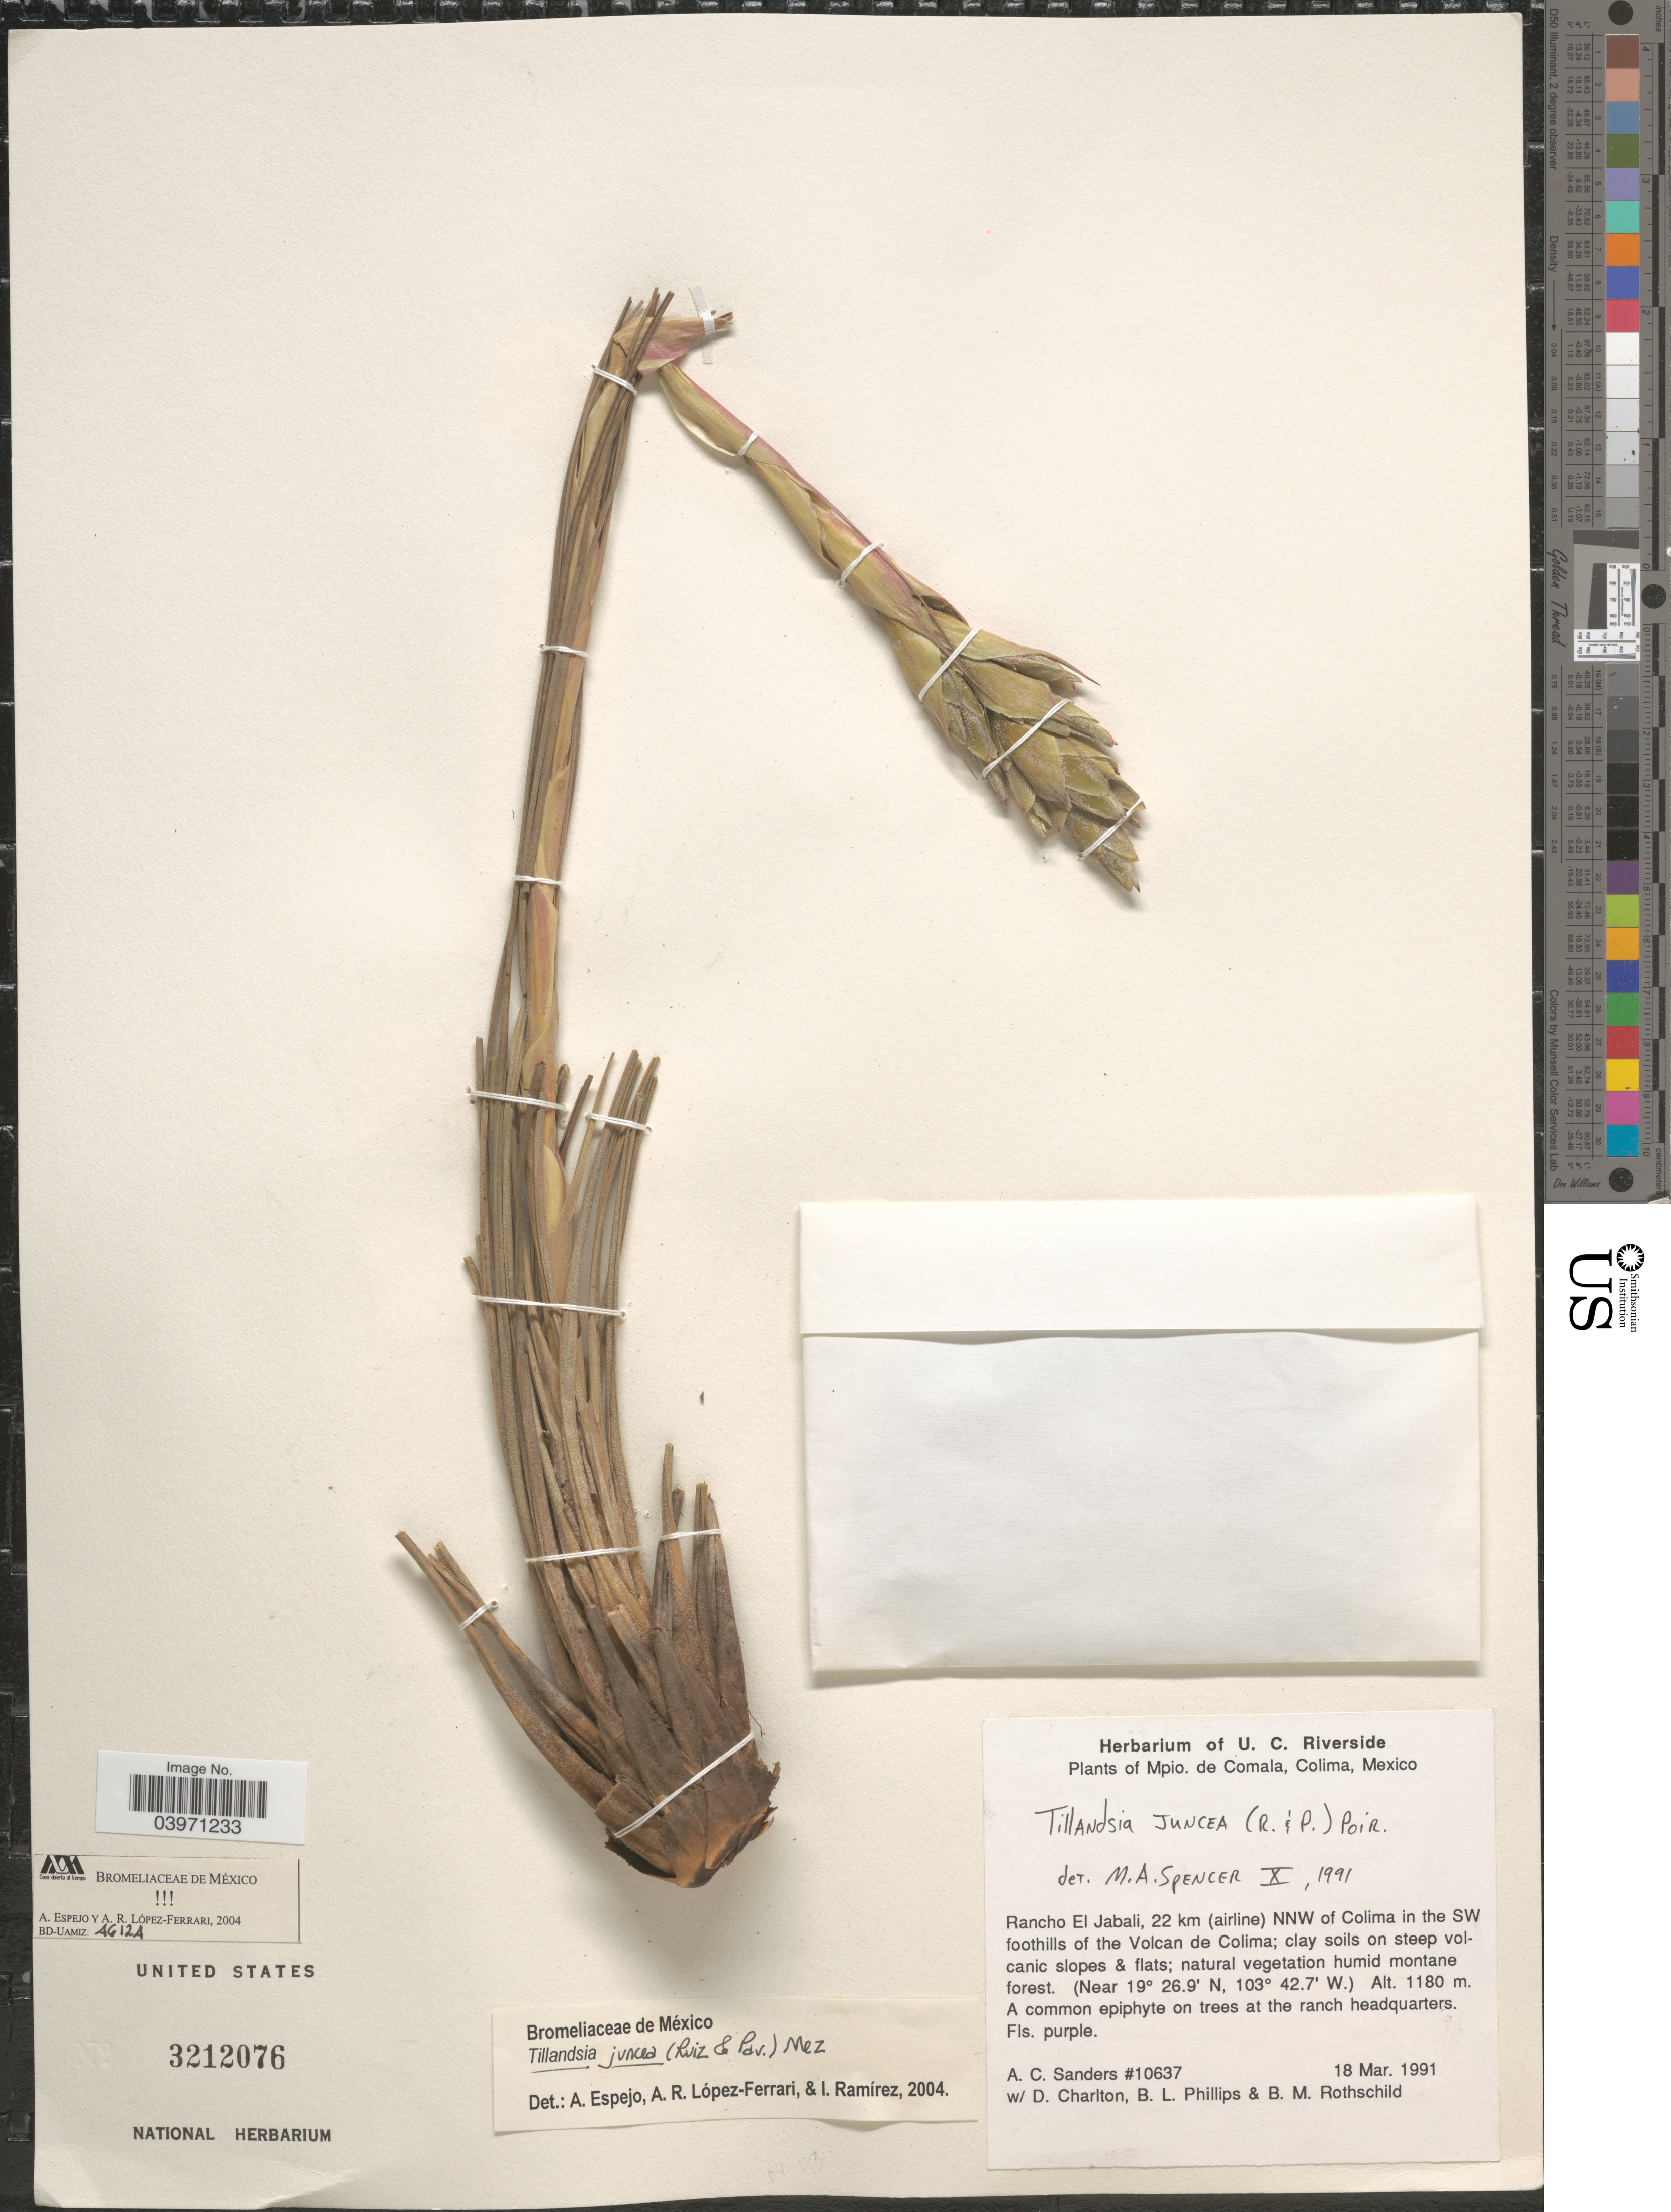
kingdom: Plantae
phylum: Tracheophyta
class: Liliopsida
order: Poales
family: Bromeliaceae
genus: Tillandsia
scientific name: Tillandsia juncea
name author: (Ruiz & Pav.) Poir.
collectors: A. Sanders, D. Charlton, B. L. Phillips & B. Rothschild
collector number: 10637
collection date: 1991-03-18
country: Mexico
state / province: Colima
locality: Mpio. de Comala. Rancho El Jabali, 22 km (airline) NNW of Colima in the SW foothills of the Volcan de Colima.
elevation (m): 1180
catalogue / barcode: US 3212076